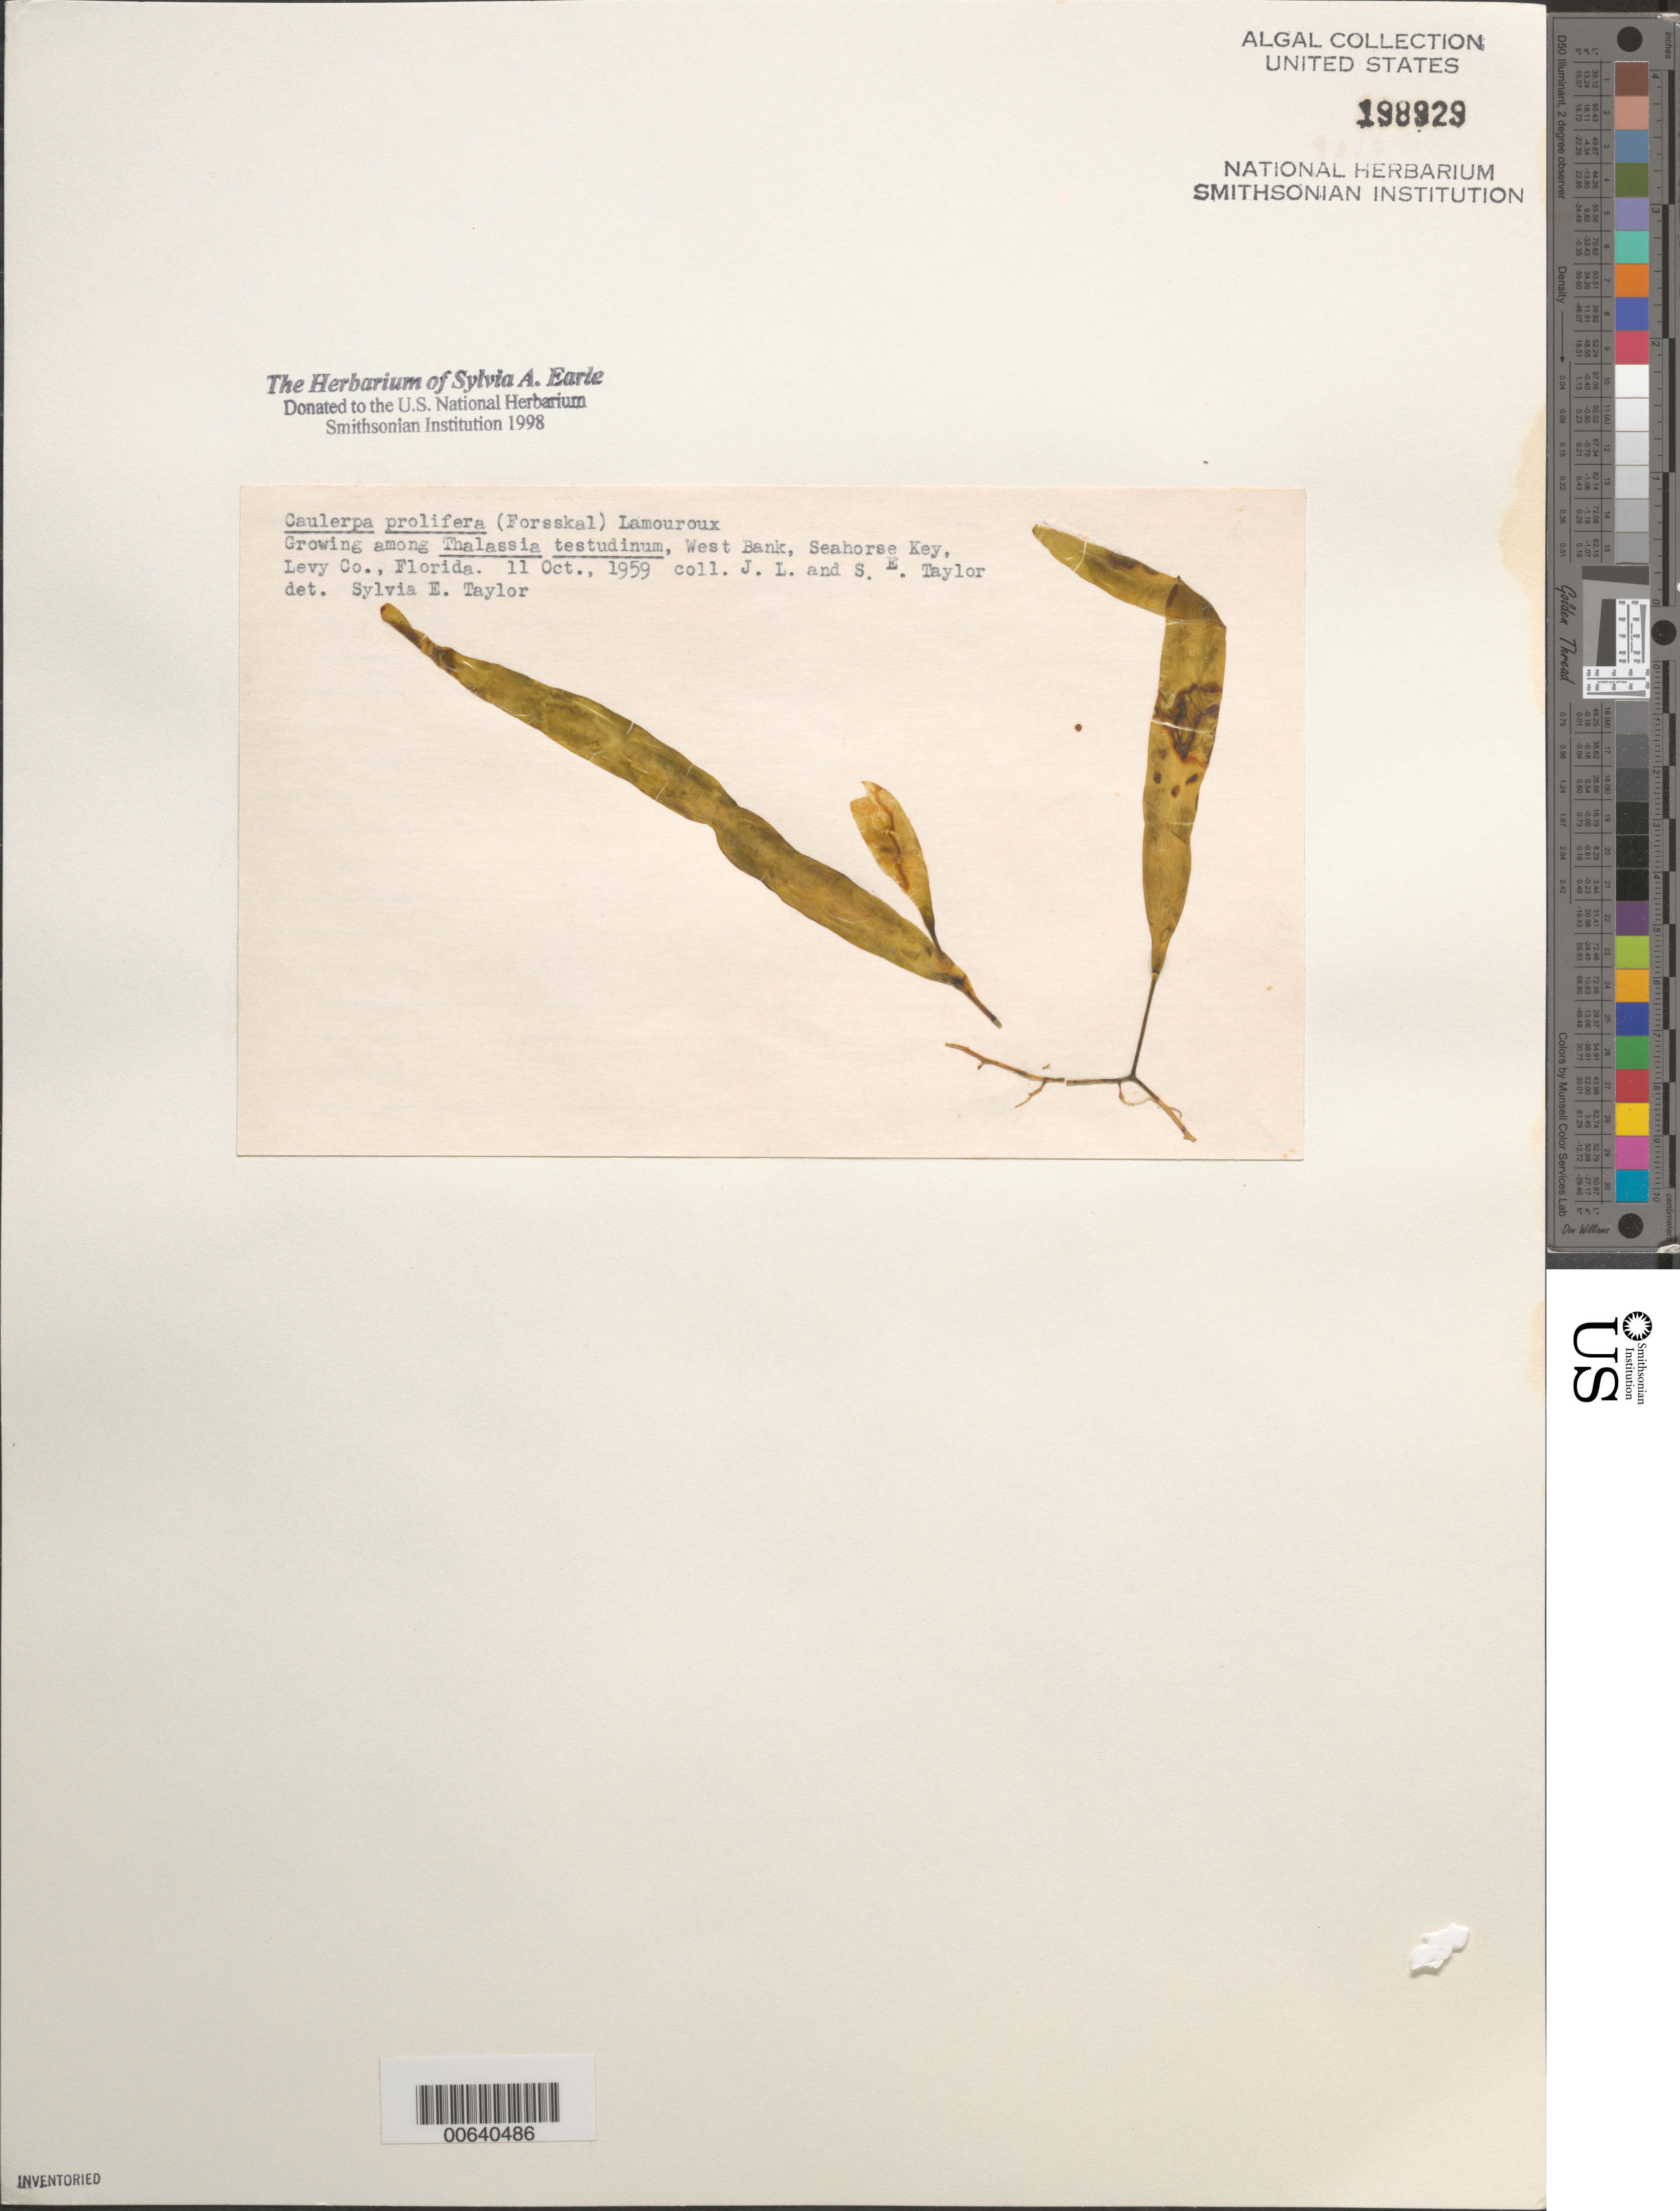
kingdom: Plantae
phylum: Chlorophyta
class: Ulvophyceae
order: Bryopsidales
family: Caulerpaceae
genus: Caulerpa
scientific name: Caulerpa prolifera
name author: (Forssk.) J.V.Lamouroux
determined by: Earle, S. A.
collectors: J. L. Taylor & S. A. Earle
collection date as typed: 11 Oct 1959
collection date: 1959-10-11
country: United States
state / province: Florida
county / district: Levy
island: Seahorse Key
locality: West Bank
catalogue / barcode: US 198929